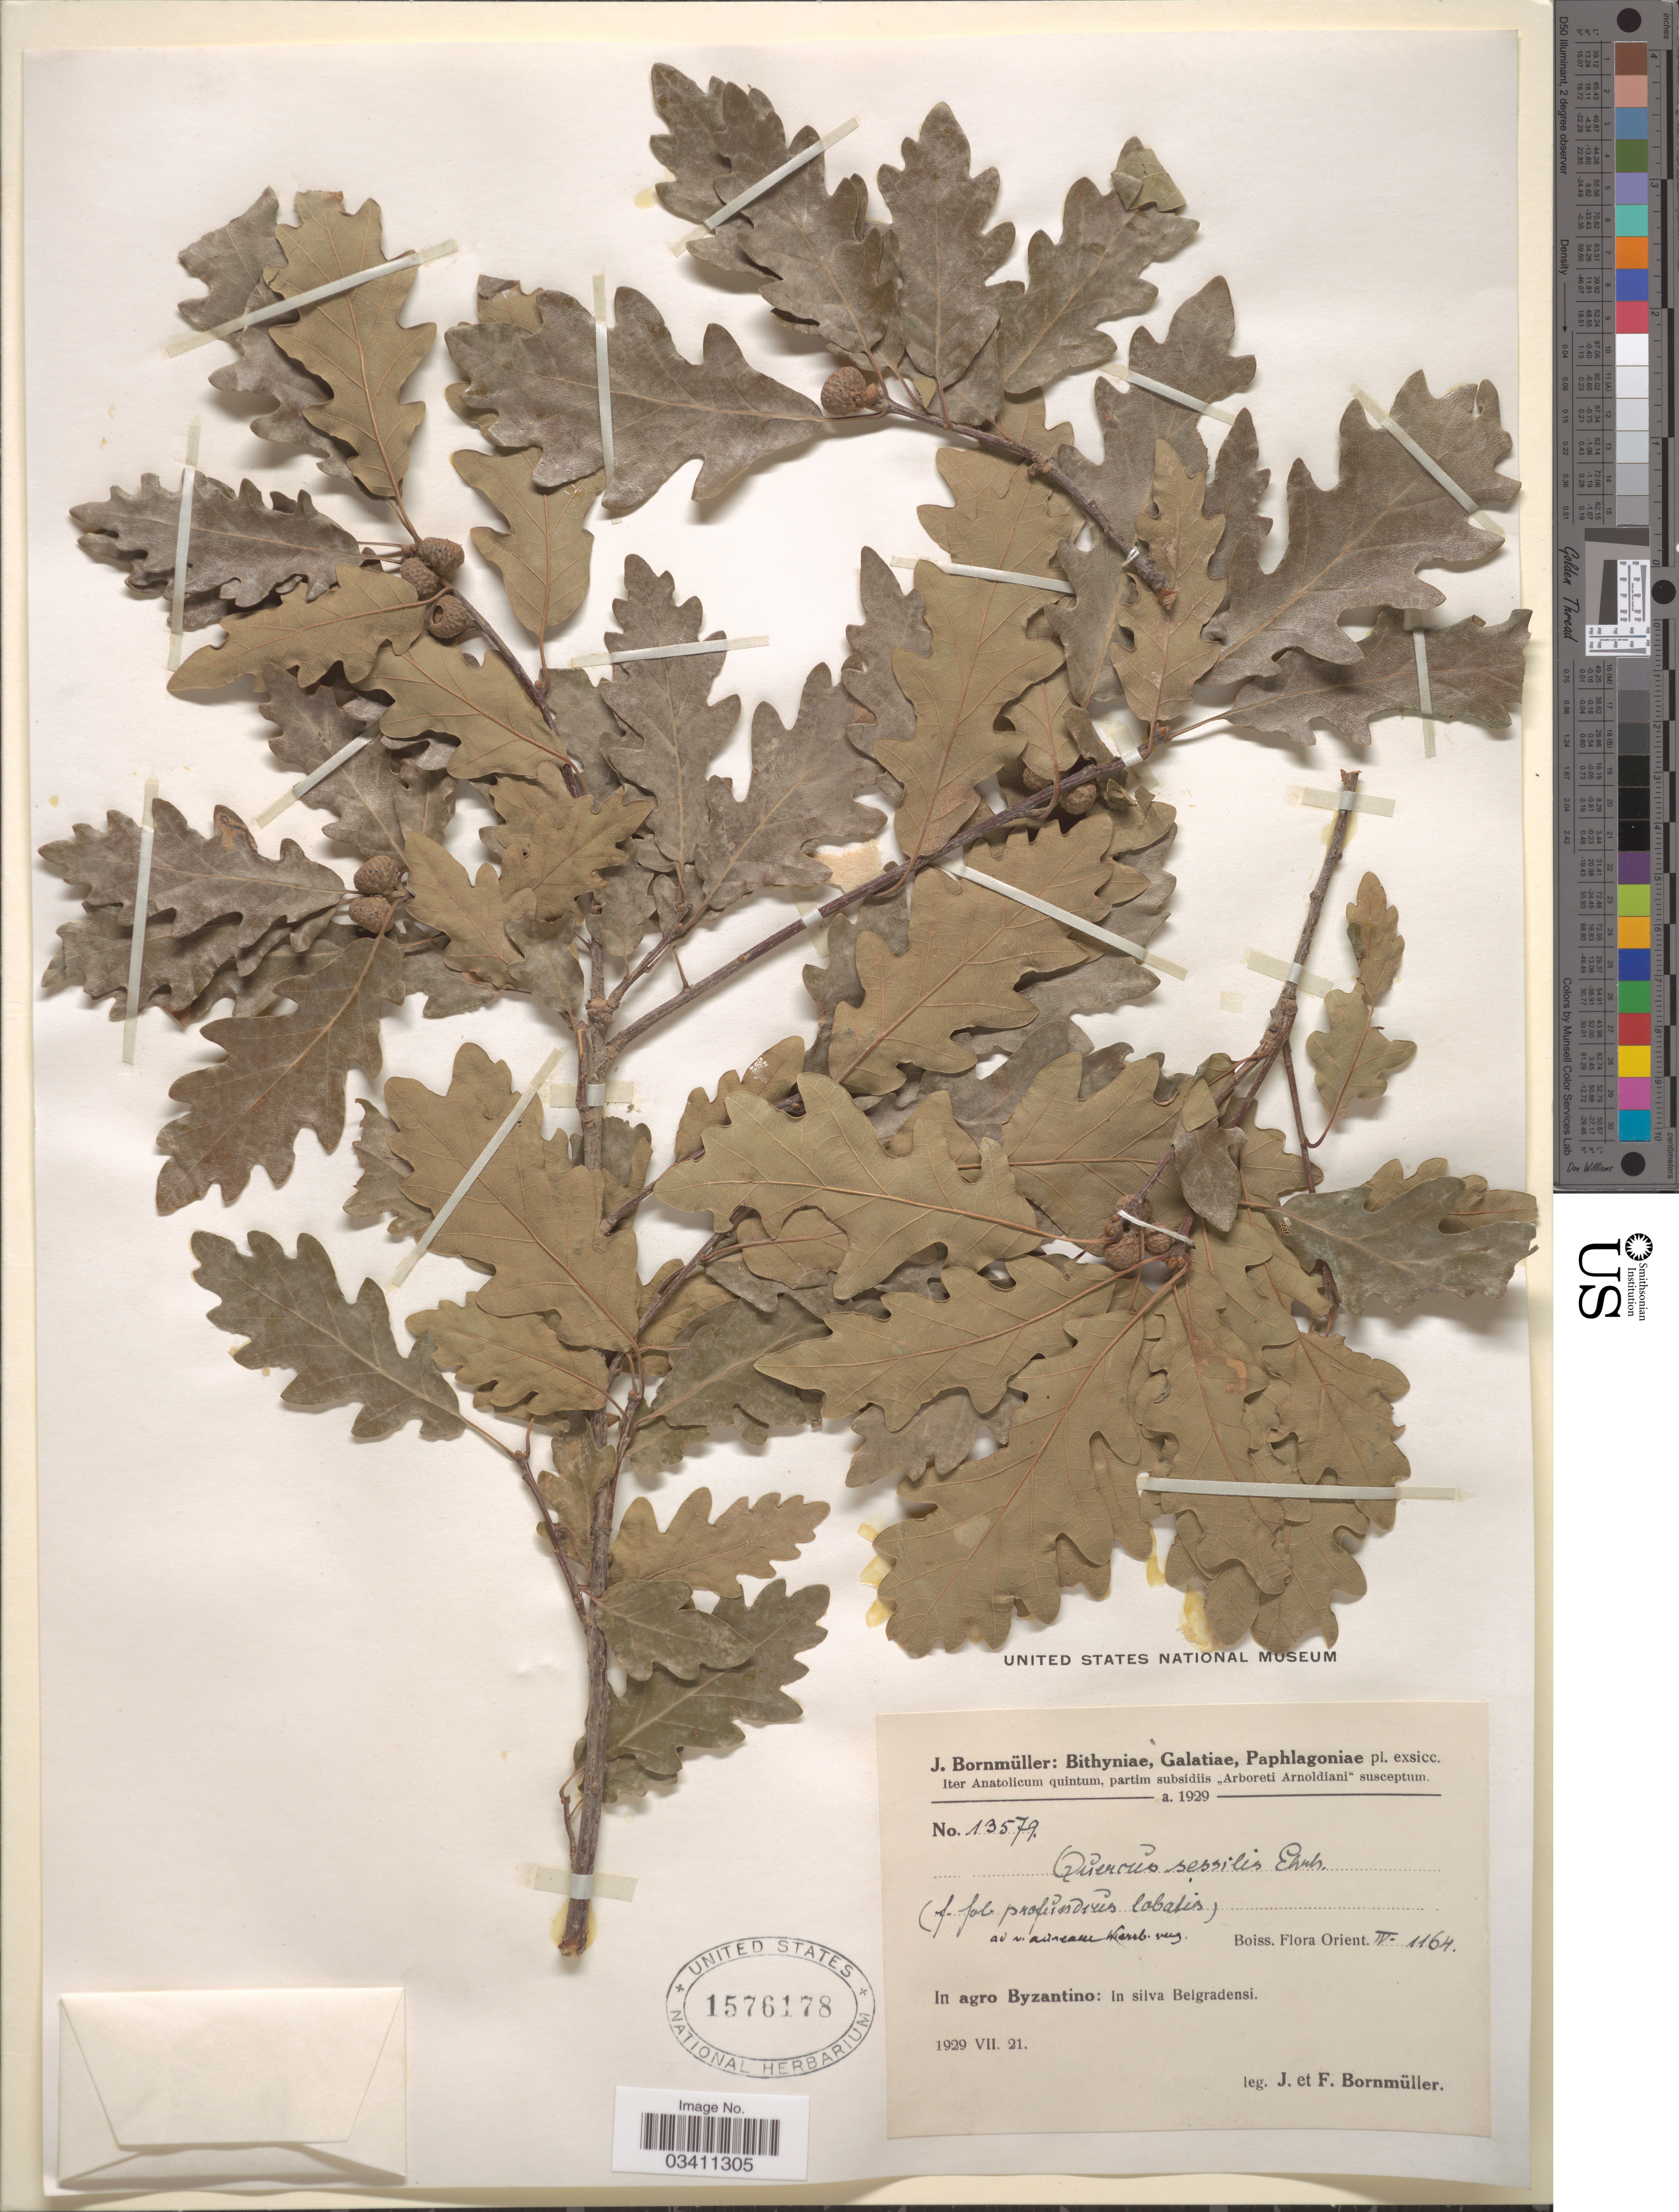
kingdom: Plantae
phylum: Tracheophyta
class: Magnoliopsida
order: Fagales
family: Fagaceae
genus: Quercus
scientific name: Quercus sessilis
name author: Ehrh.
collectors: J. Bornmüller & F. Bornmüller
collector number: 13579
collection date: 1929-07-21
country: Serbia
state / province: Belgrade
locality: Bithyniae, Galatiae, Paphlagoniae. Orient. In agro Byzantino: In silva Belgradensi.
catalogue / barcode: US 1576178